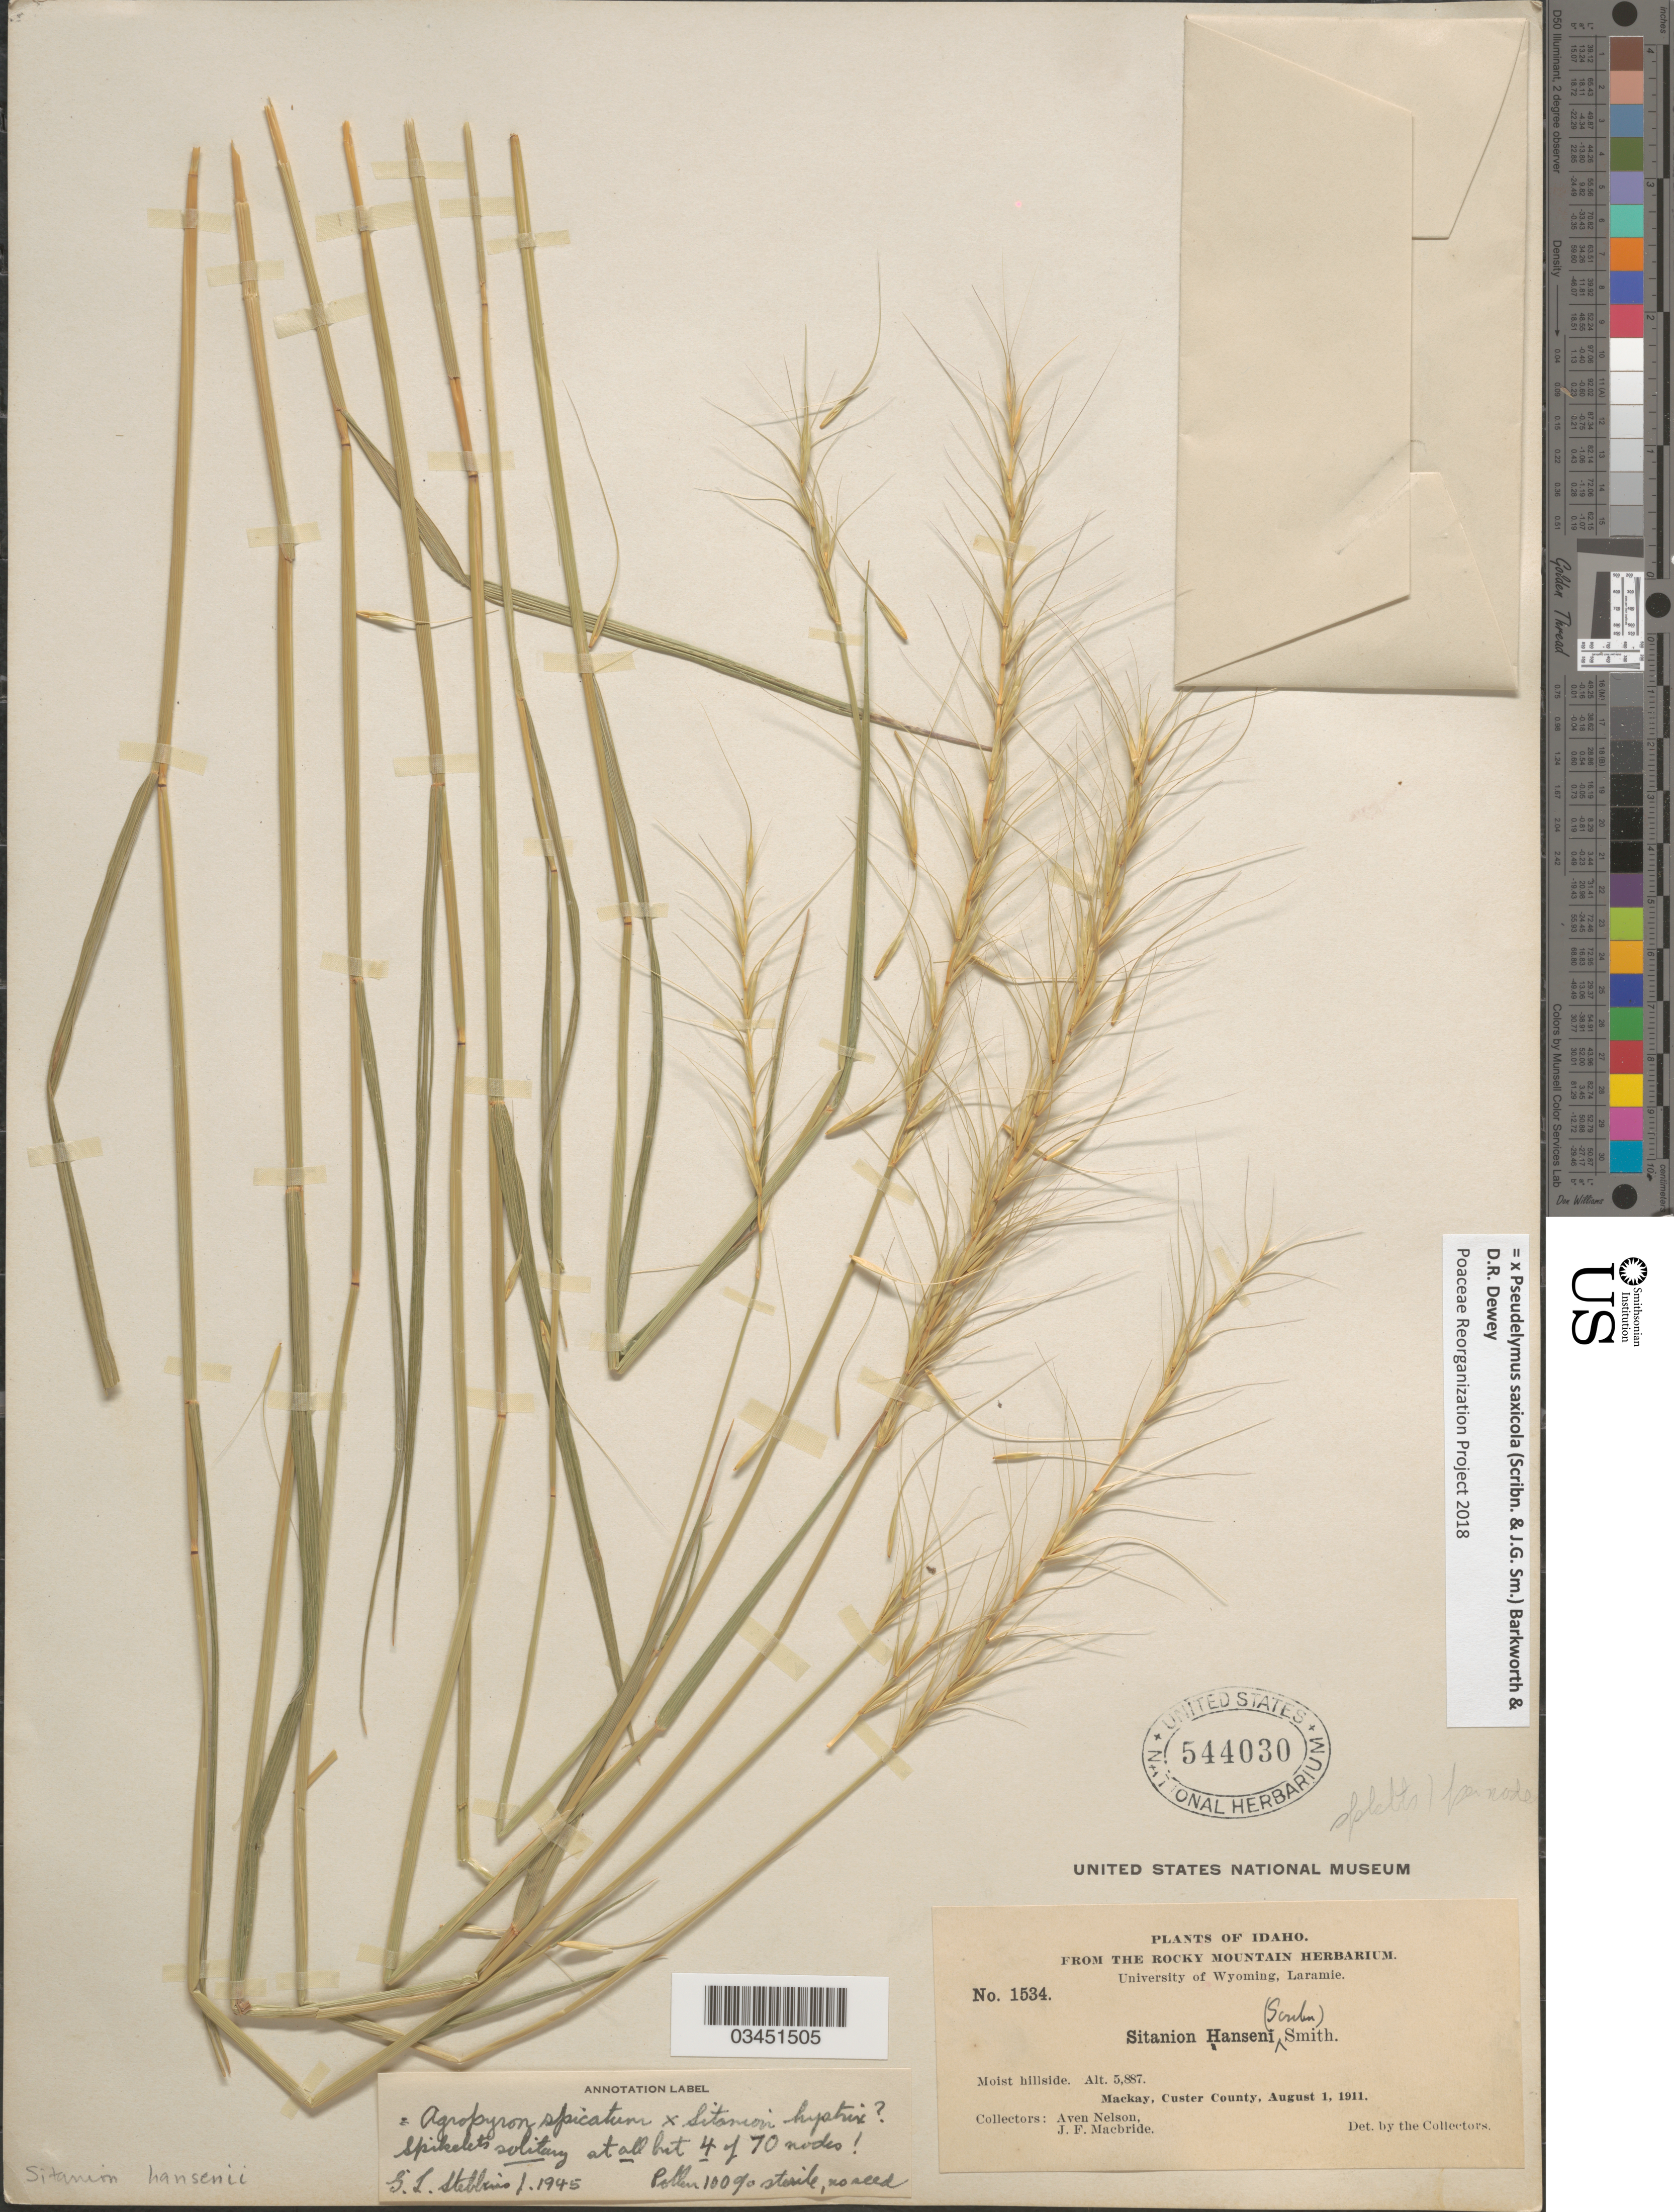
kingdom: Plantae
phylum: Tracheophyta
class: Liliopsida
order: Poales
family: Poaceae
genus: Pseudelymus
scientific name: x Pseudelymus saxicola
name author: (Scribn. & J.G. Sm.) Barkworth & Dewey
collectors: A. Nelson & J. F. Macbride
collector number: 1534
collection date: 1911-08-01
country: United States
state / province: Idaho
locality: Mackay, Custer County.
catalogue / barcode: US 544030